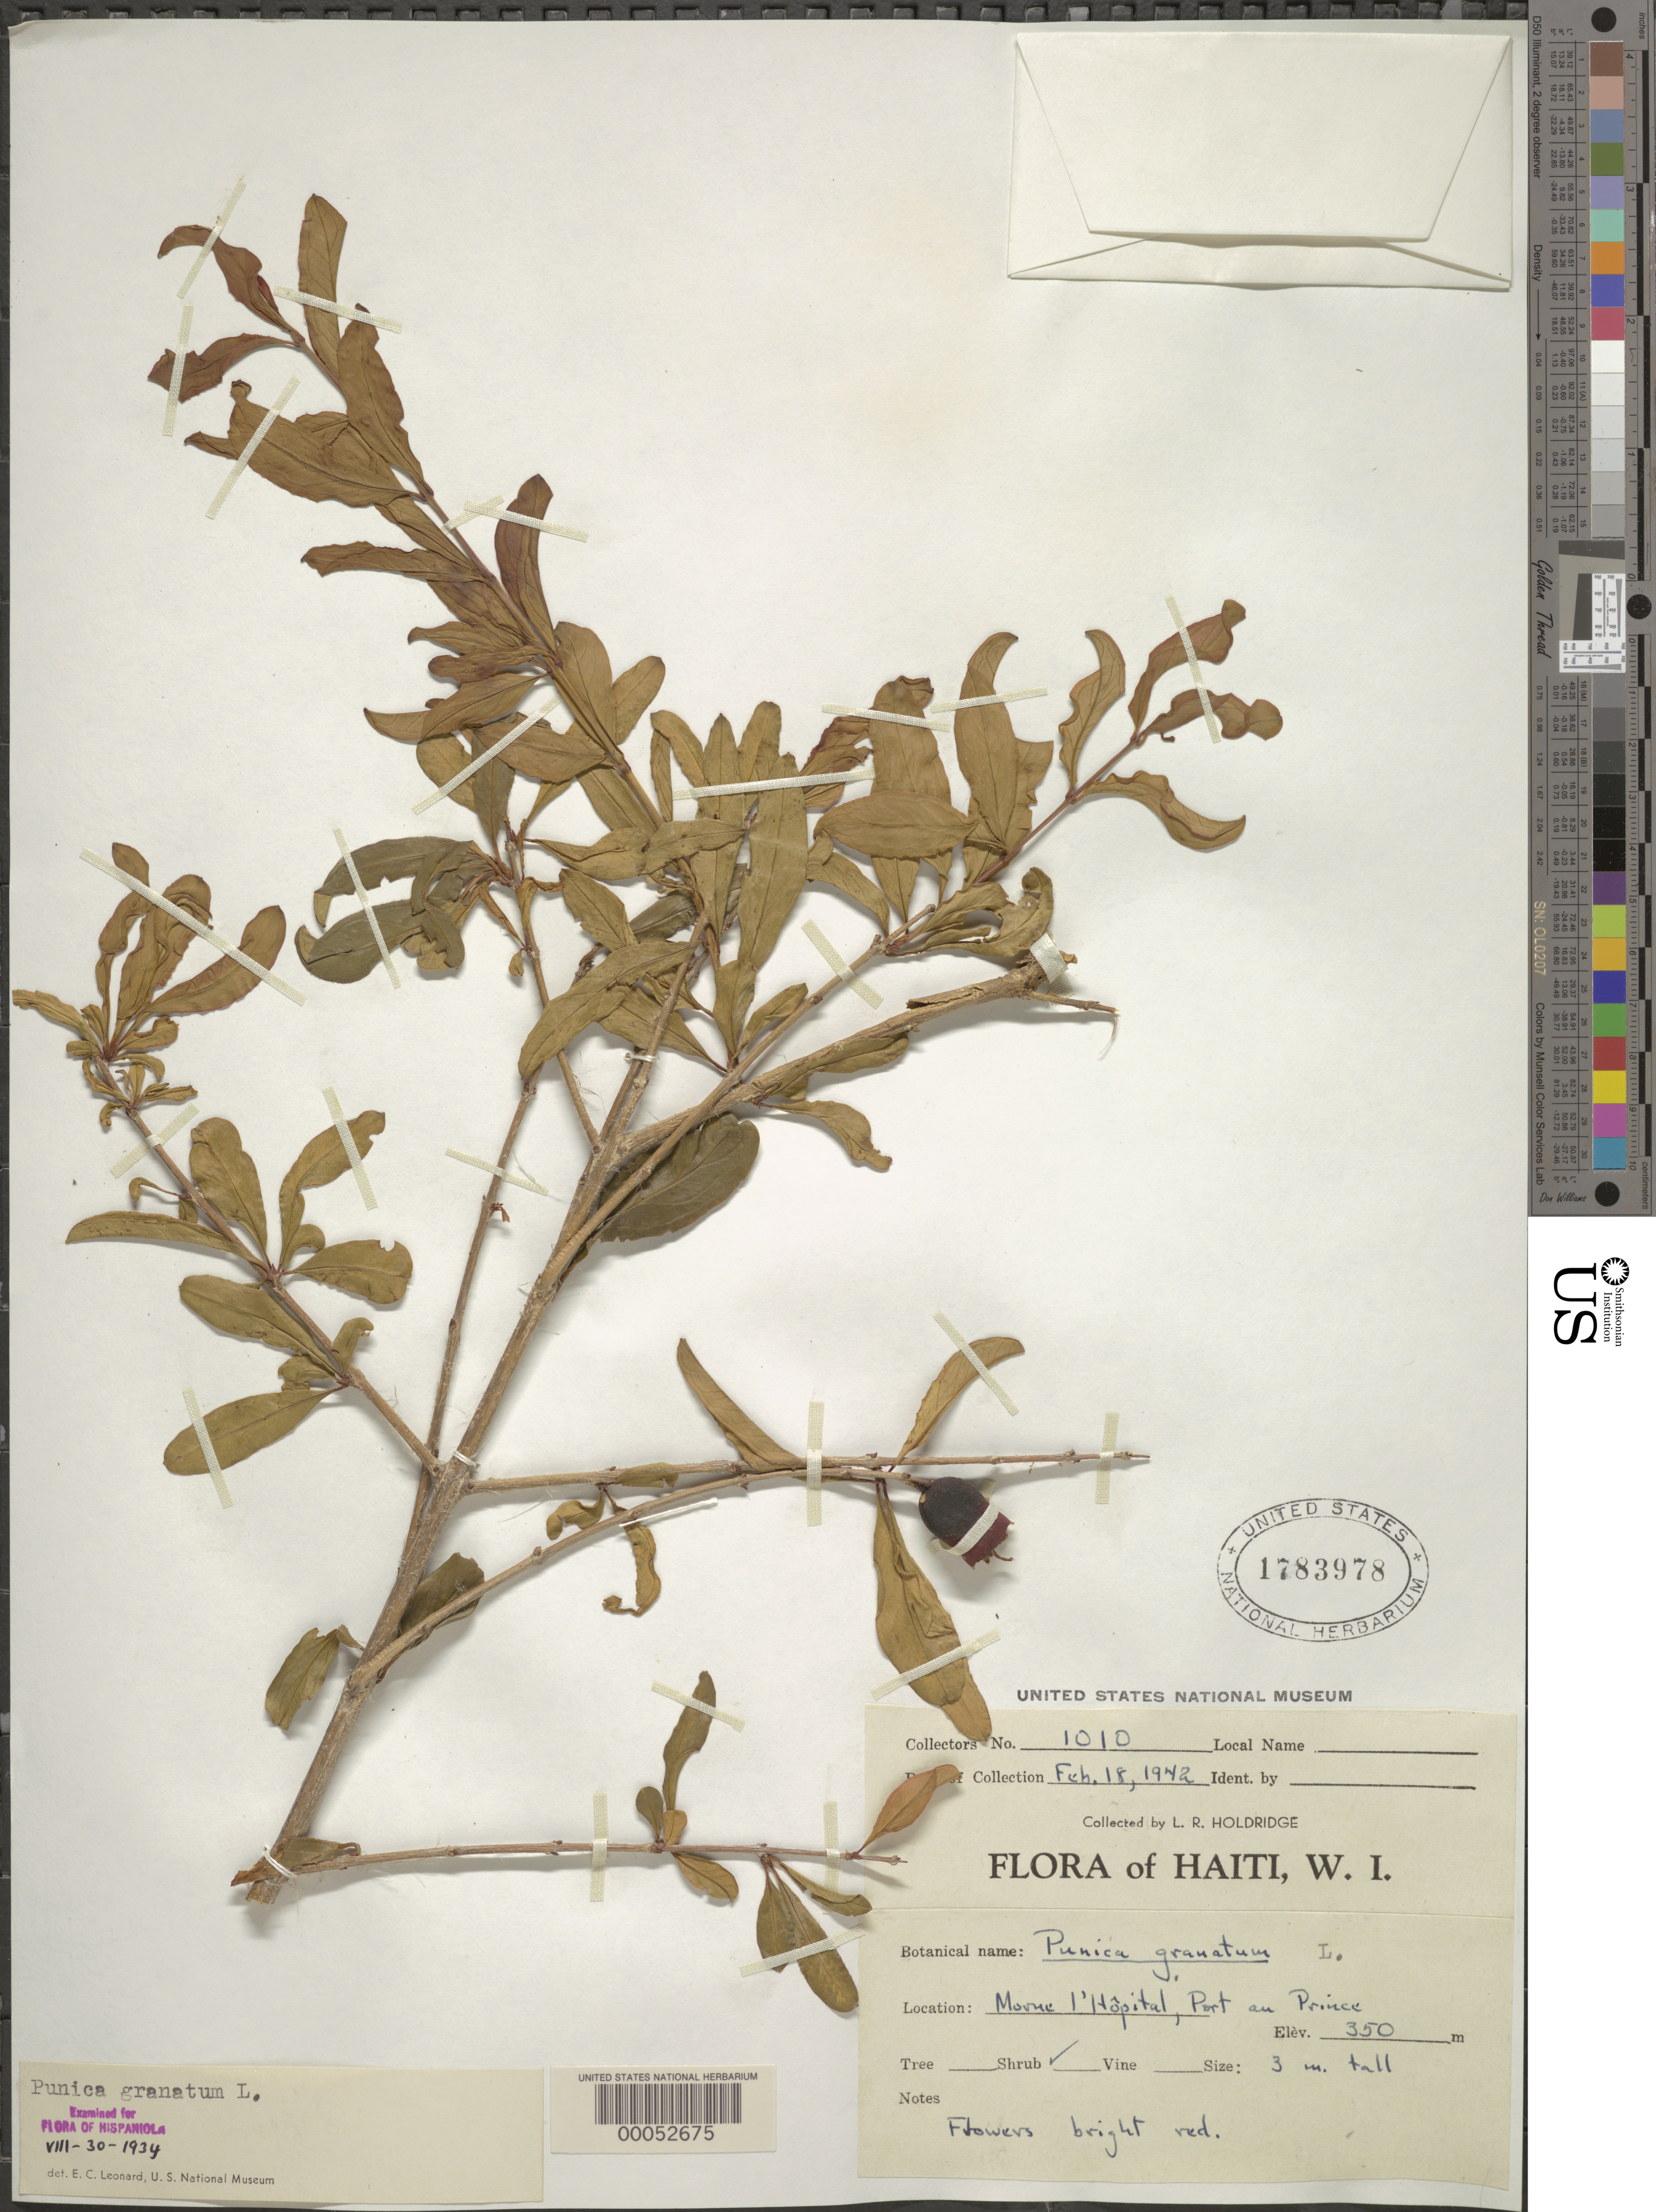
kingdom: Plantae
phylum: Tracheophyta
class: Magnoliopsida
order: Myrtales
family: Lythraceae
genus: Punica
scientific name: Punica granatum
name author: L.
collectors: L. Holdridge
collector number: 1010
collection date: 1942-02-18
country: Haiti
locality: Morne l'Hôpital, Port au Prince.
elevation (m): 350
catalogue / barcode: US 1783978